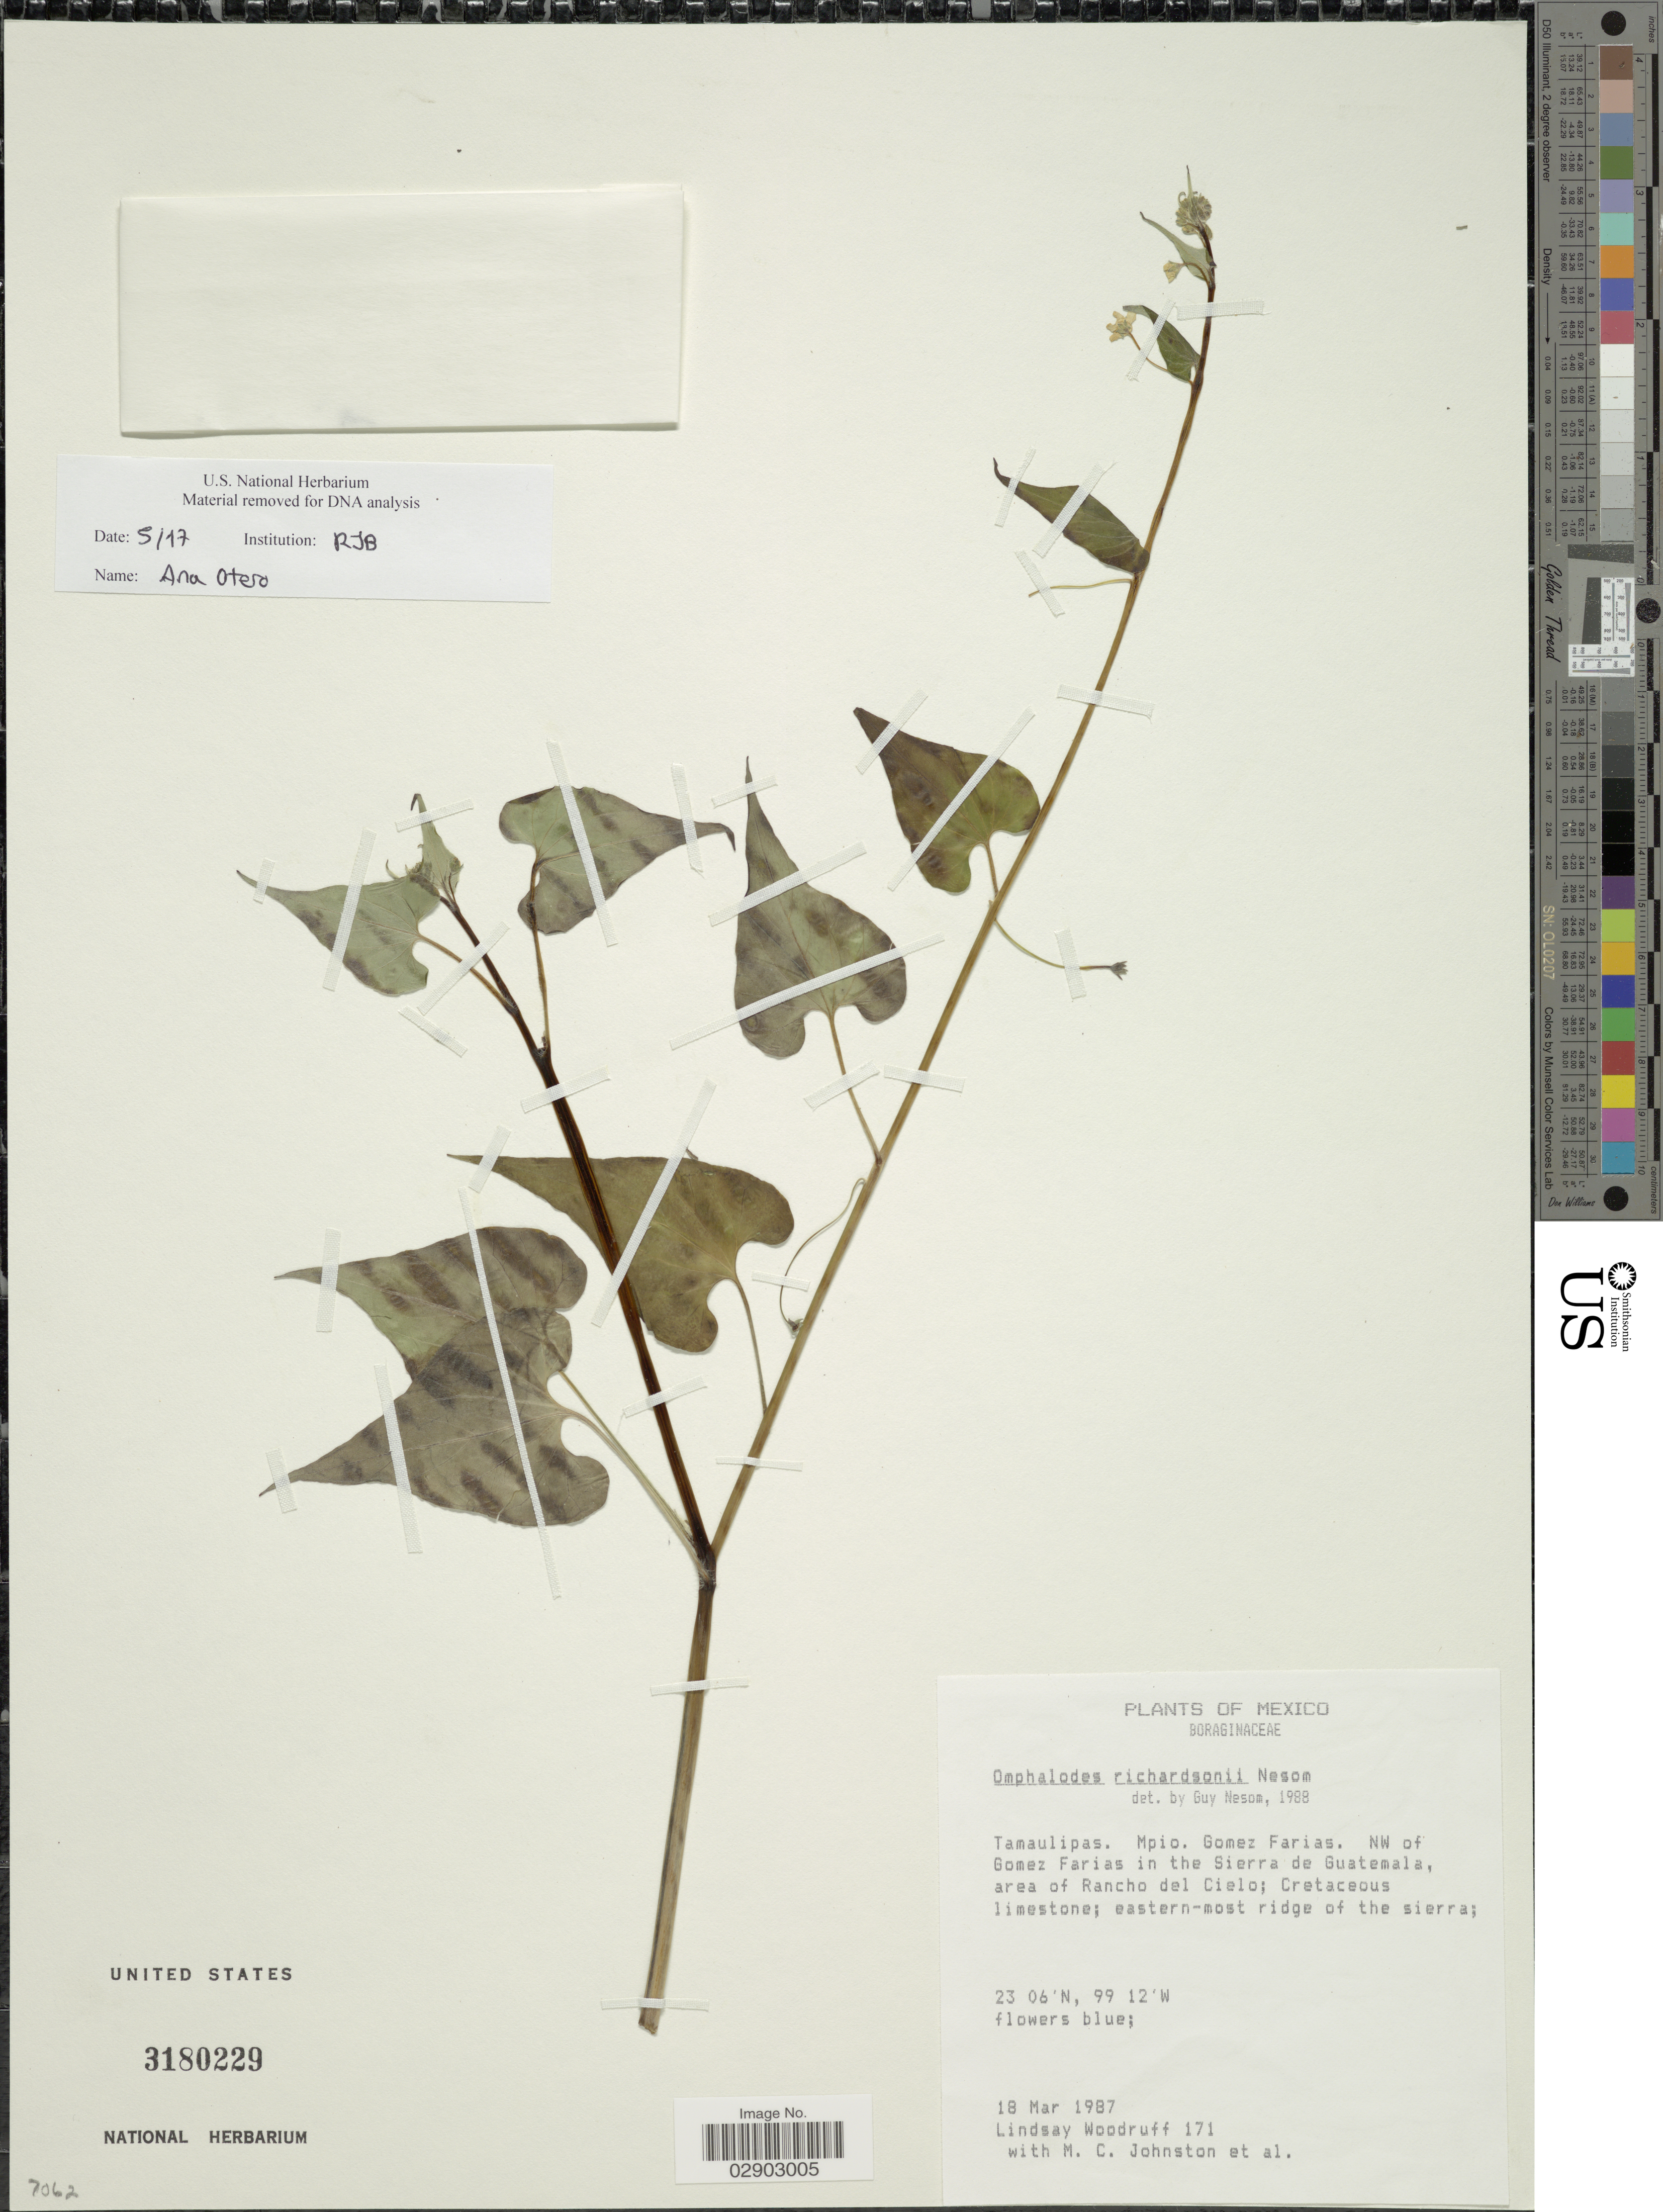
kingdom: Plantae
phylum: Tracheophyta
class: Magnoliopsida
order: Boraginales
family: Boraginaceae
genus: Omphalodes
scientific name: Omphalodes richardsonii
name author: G.L. Nesom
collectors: L. Woodruff, M. Johnston & et al.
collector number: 171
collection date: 1987-03-18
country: Mexico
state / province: Tamaulipas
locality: Mpio. Gomez Farias. NW of Gomez Farias in the Sierra de Guatemala, area of Rancho del Cielo.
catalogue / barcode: US 3180229